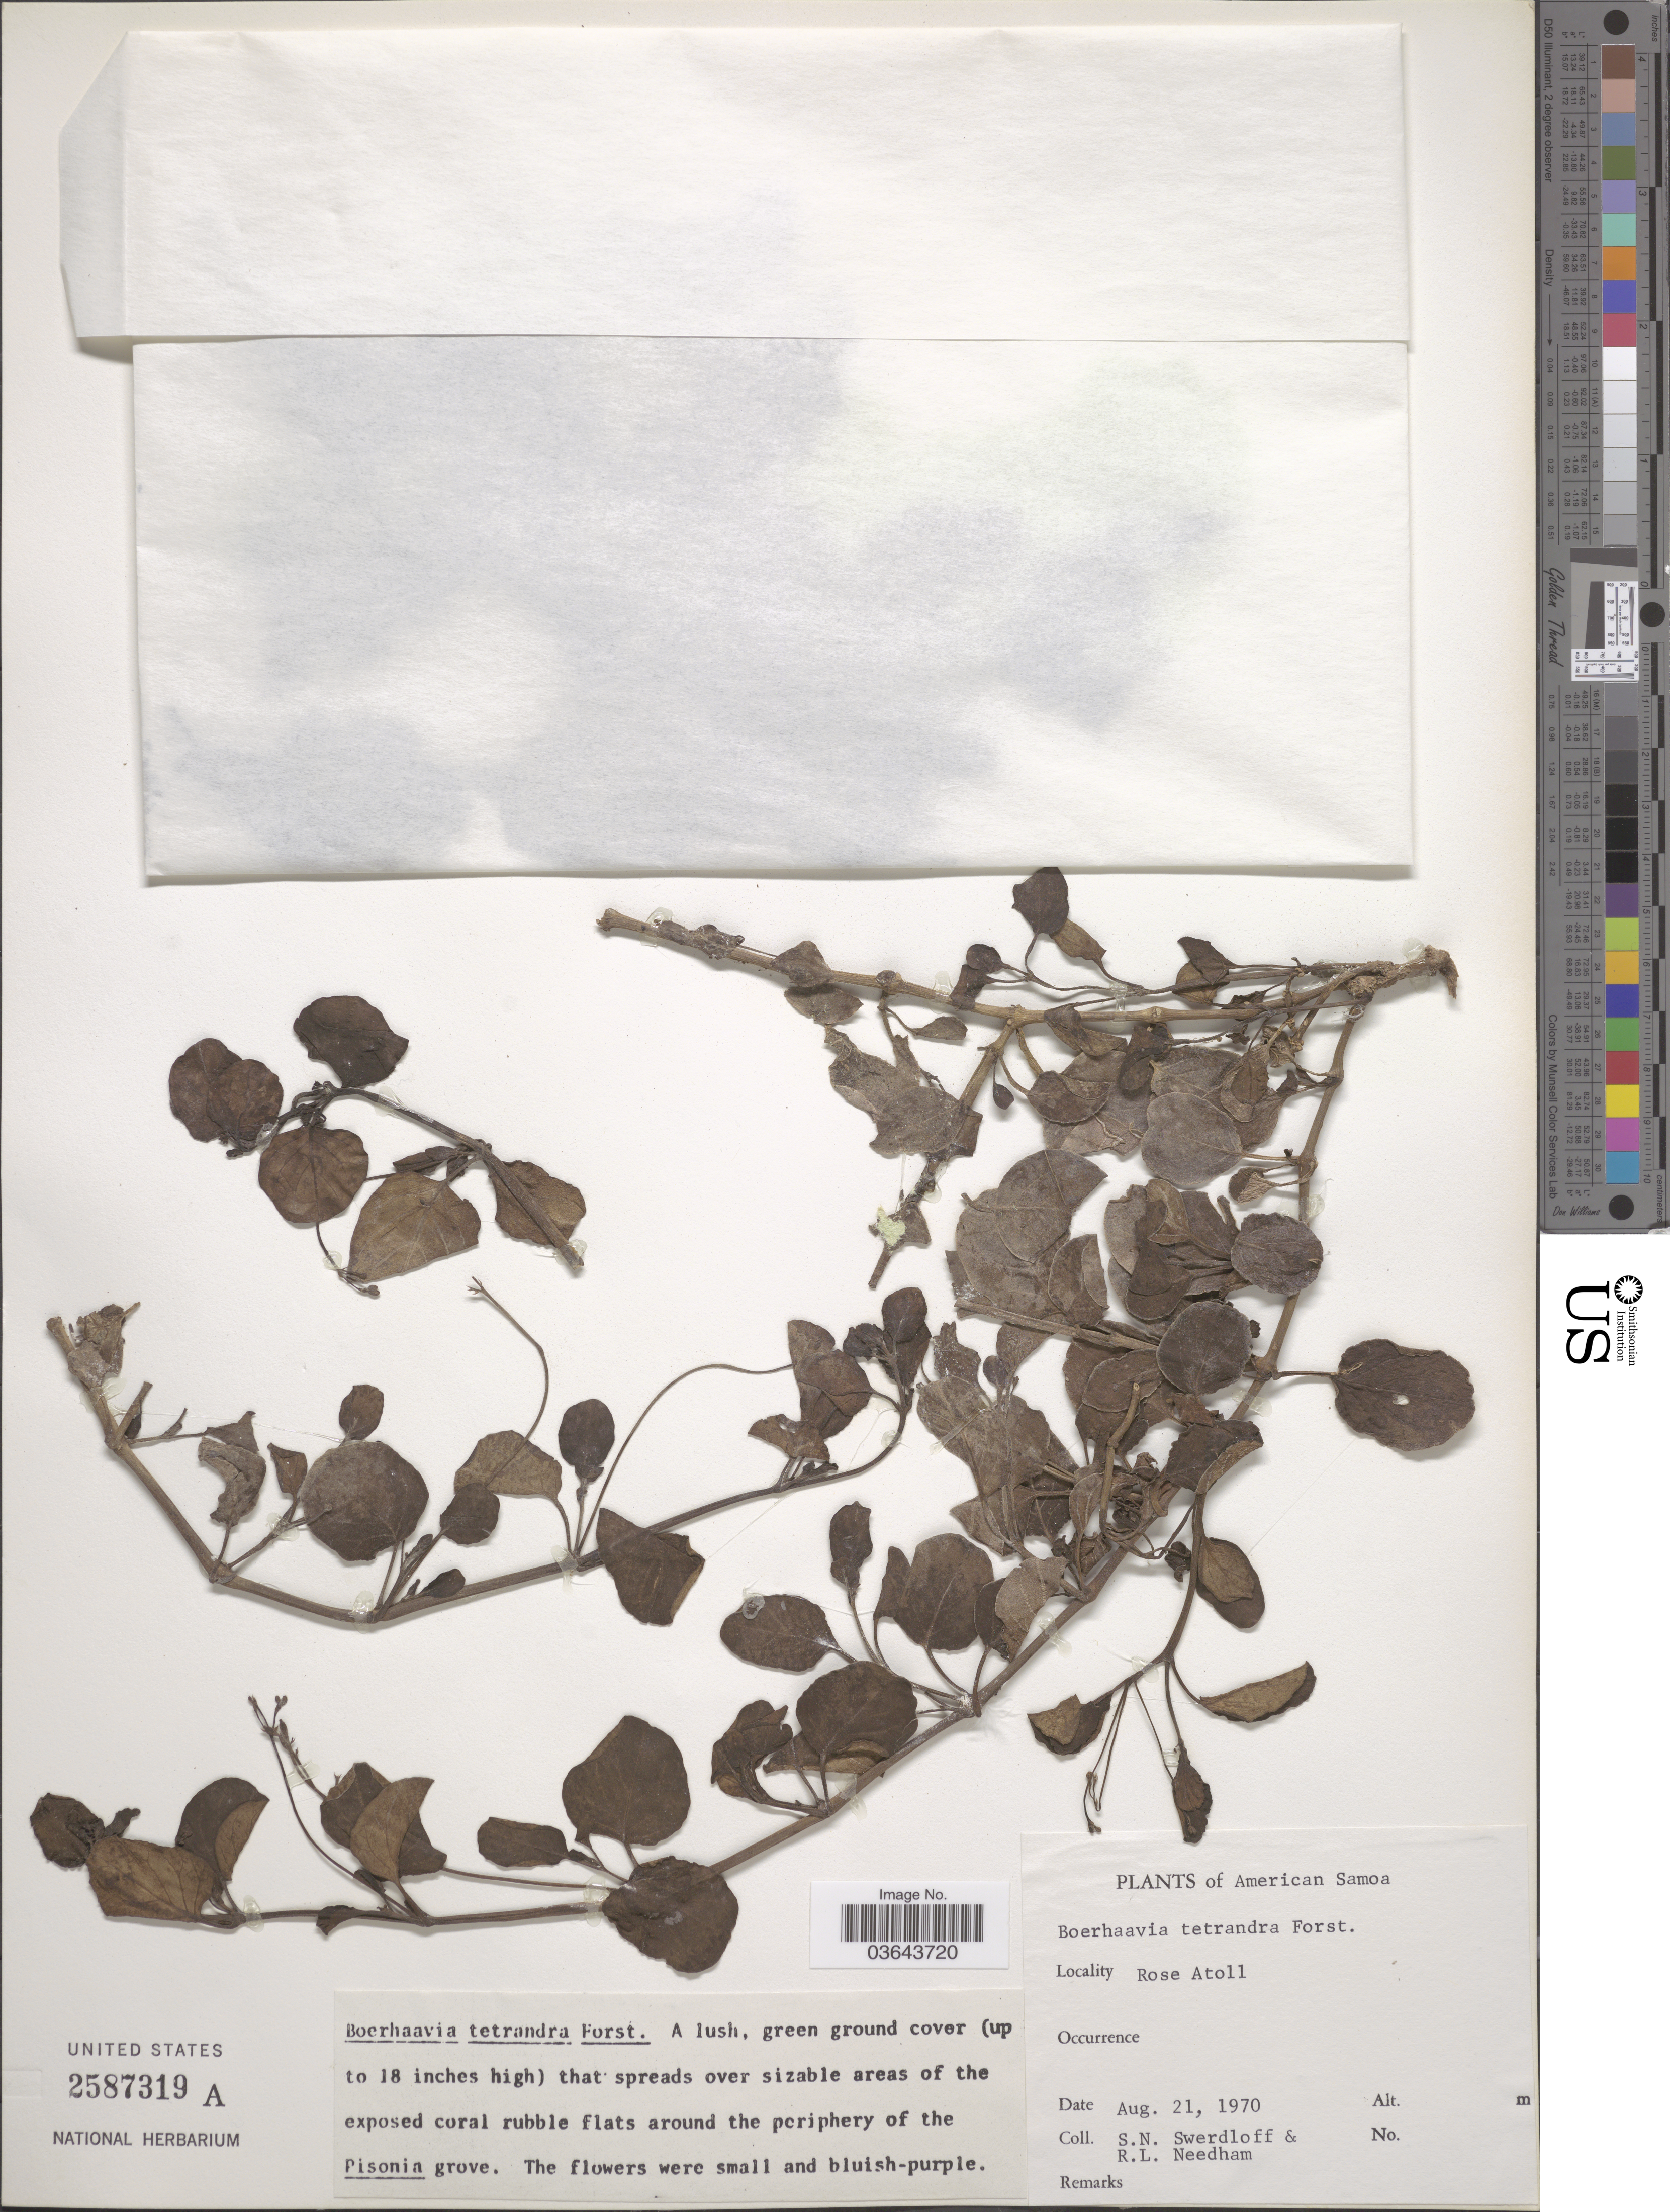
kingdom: Plantae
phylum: Tracheophyta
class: Magnoliopsida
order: Caryophyllales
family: Nyctaginaceae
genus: Boerhavia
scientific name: Boerhavia tetrandra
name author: G. Forst.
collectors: S.N. Swerdloff & R.L. Needham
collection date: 1970-08-21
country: American Samoa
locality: Rose Atoll.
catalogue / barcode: US 2587319A